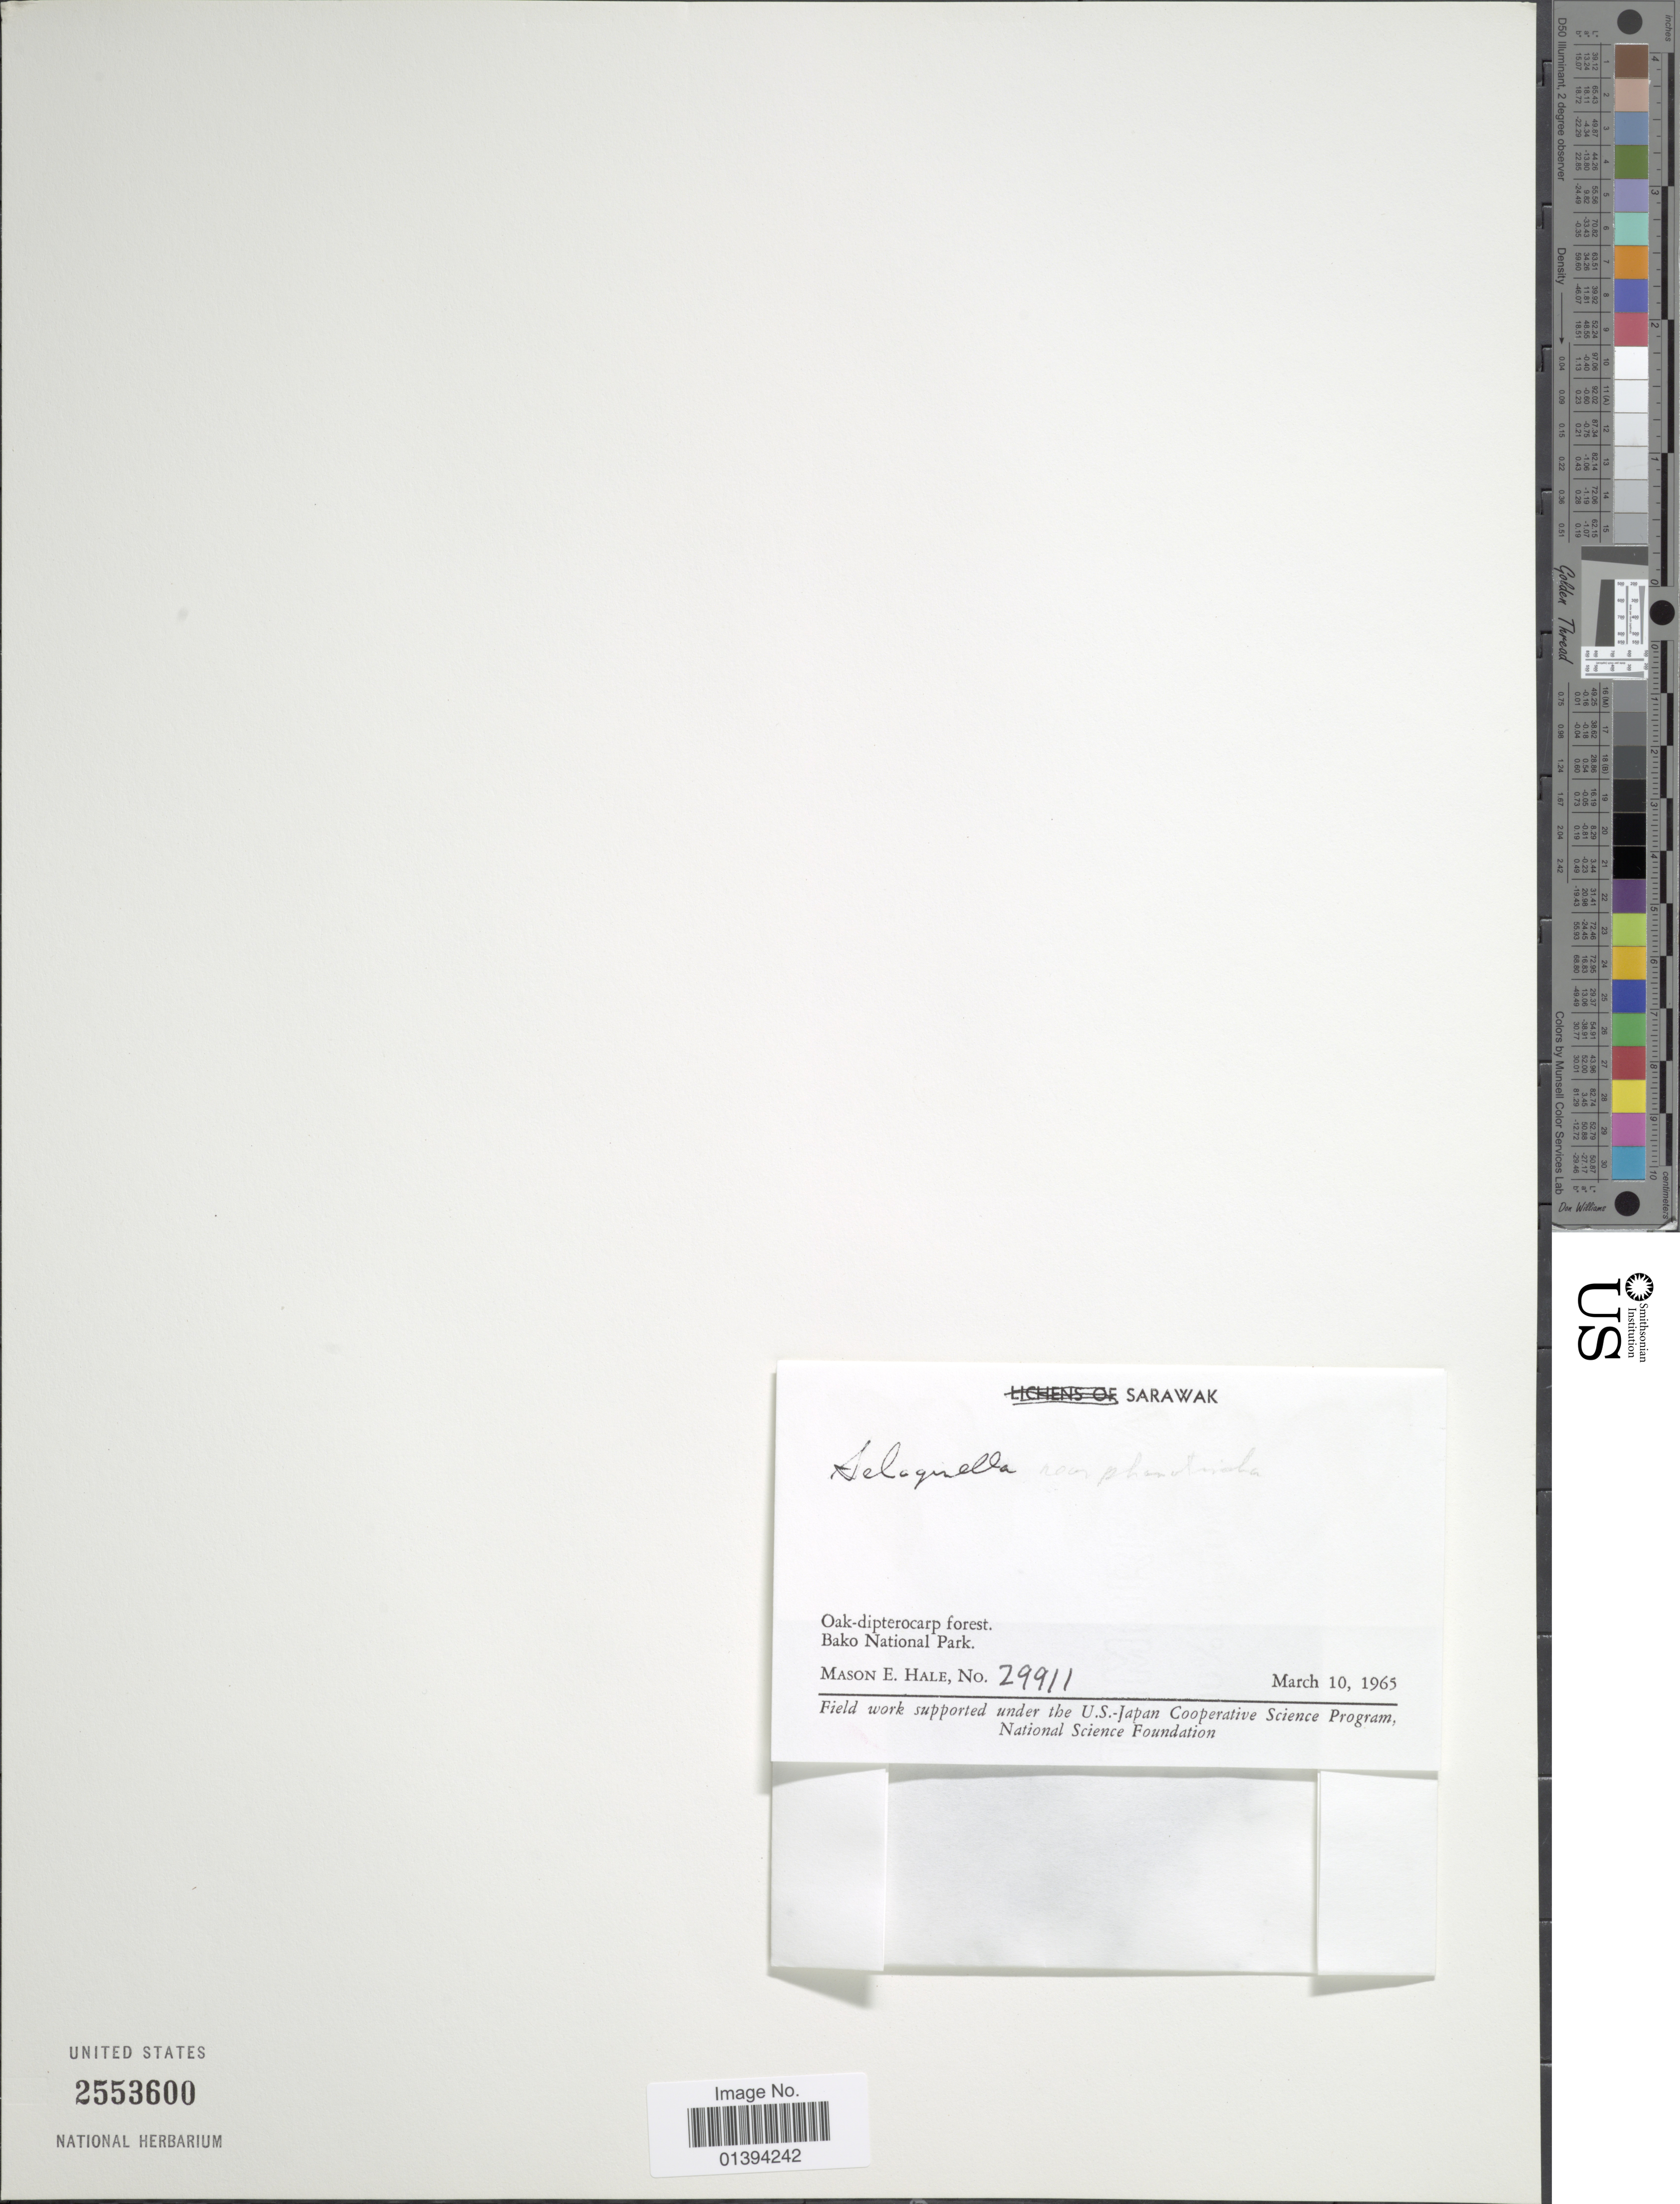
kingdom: Plantae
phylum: Tracheophyta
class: Lycopodiopsida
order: Selaginellales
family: Selaginellaceae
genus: Selaginella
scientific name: Selaginella phanotricha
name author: Baker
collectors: M. Hale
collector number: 29911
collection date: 1965-03-10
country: Malaysia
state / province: Sarawak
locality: Oak-dipterocarp forest, Bako National Park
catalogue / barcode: US 2553600